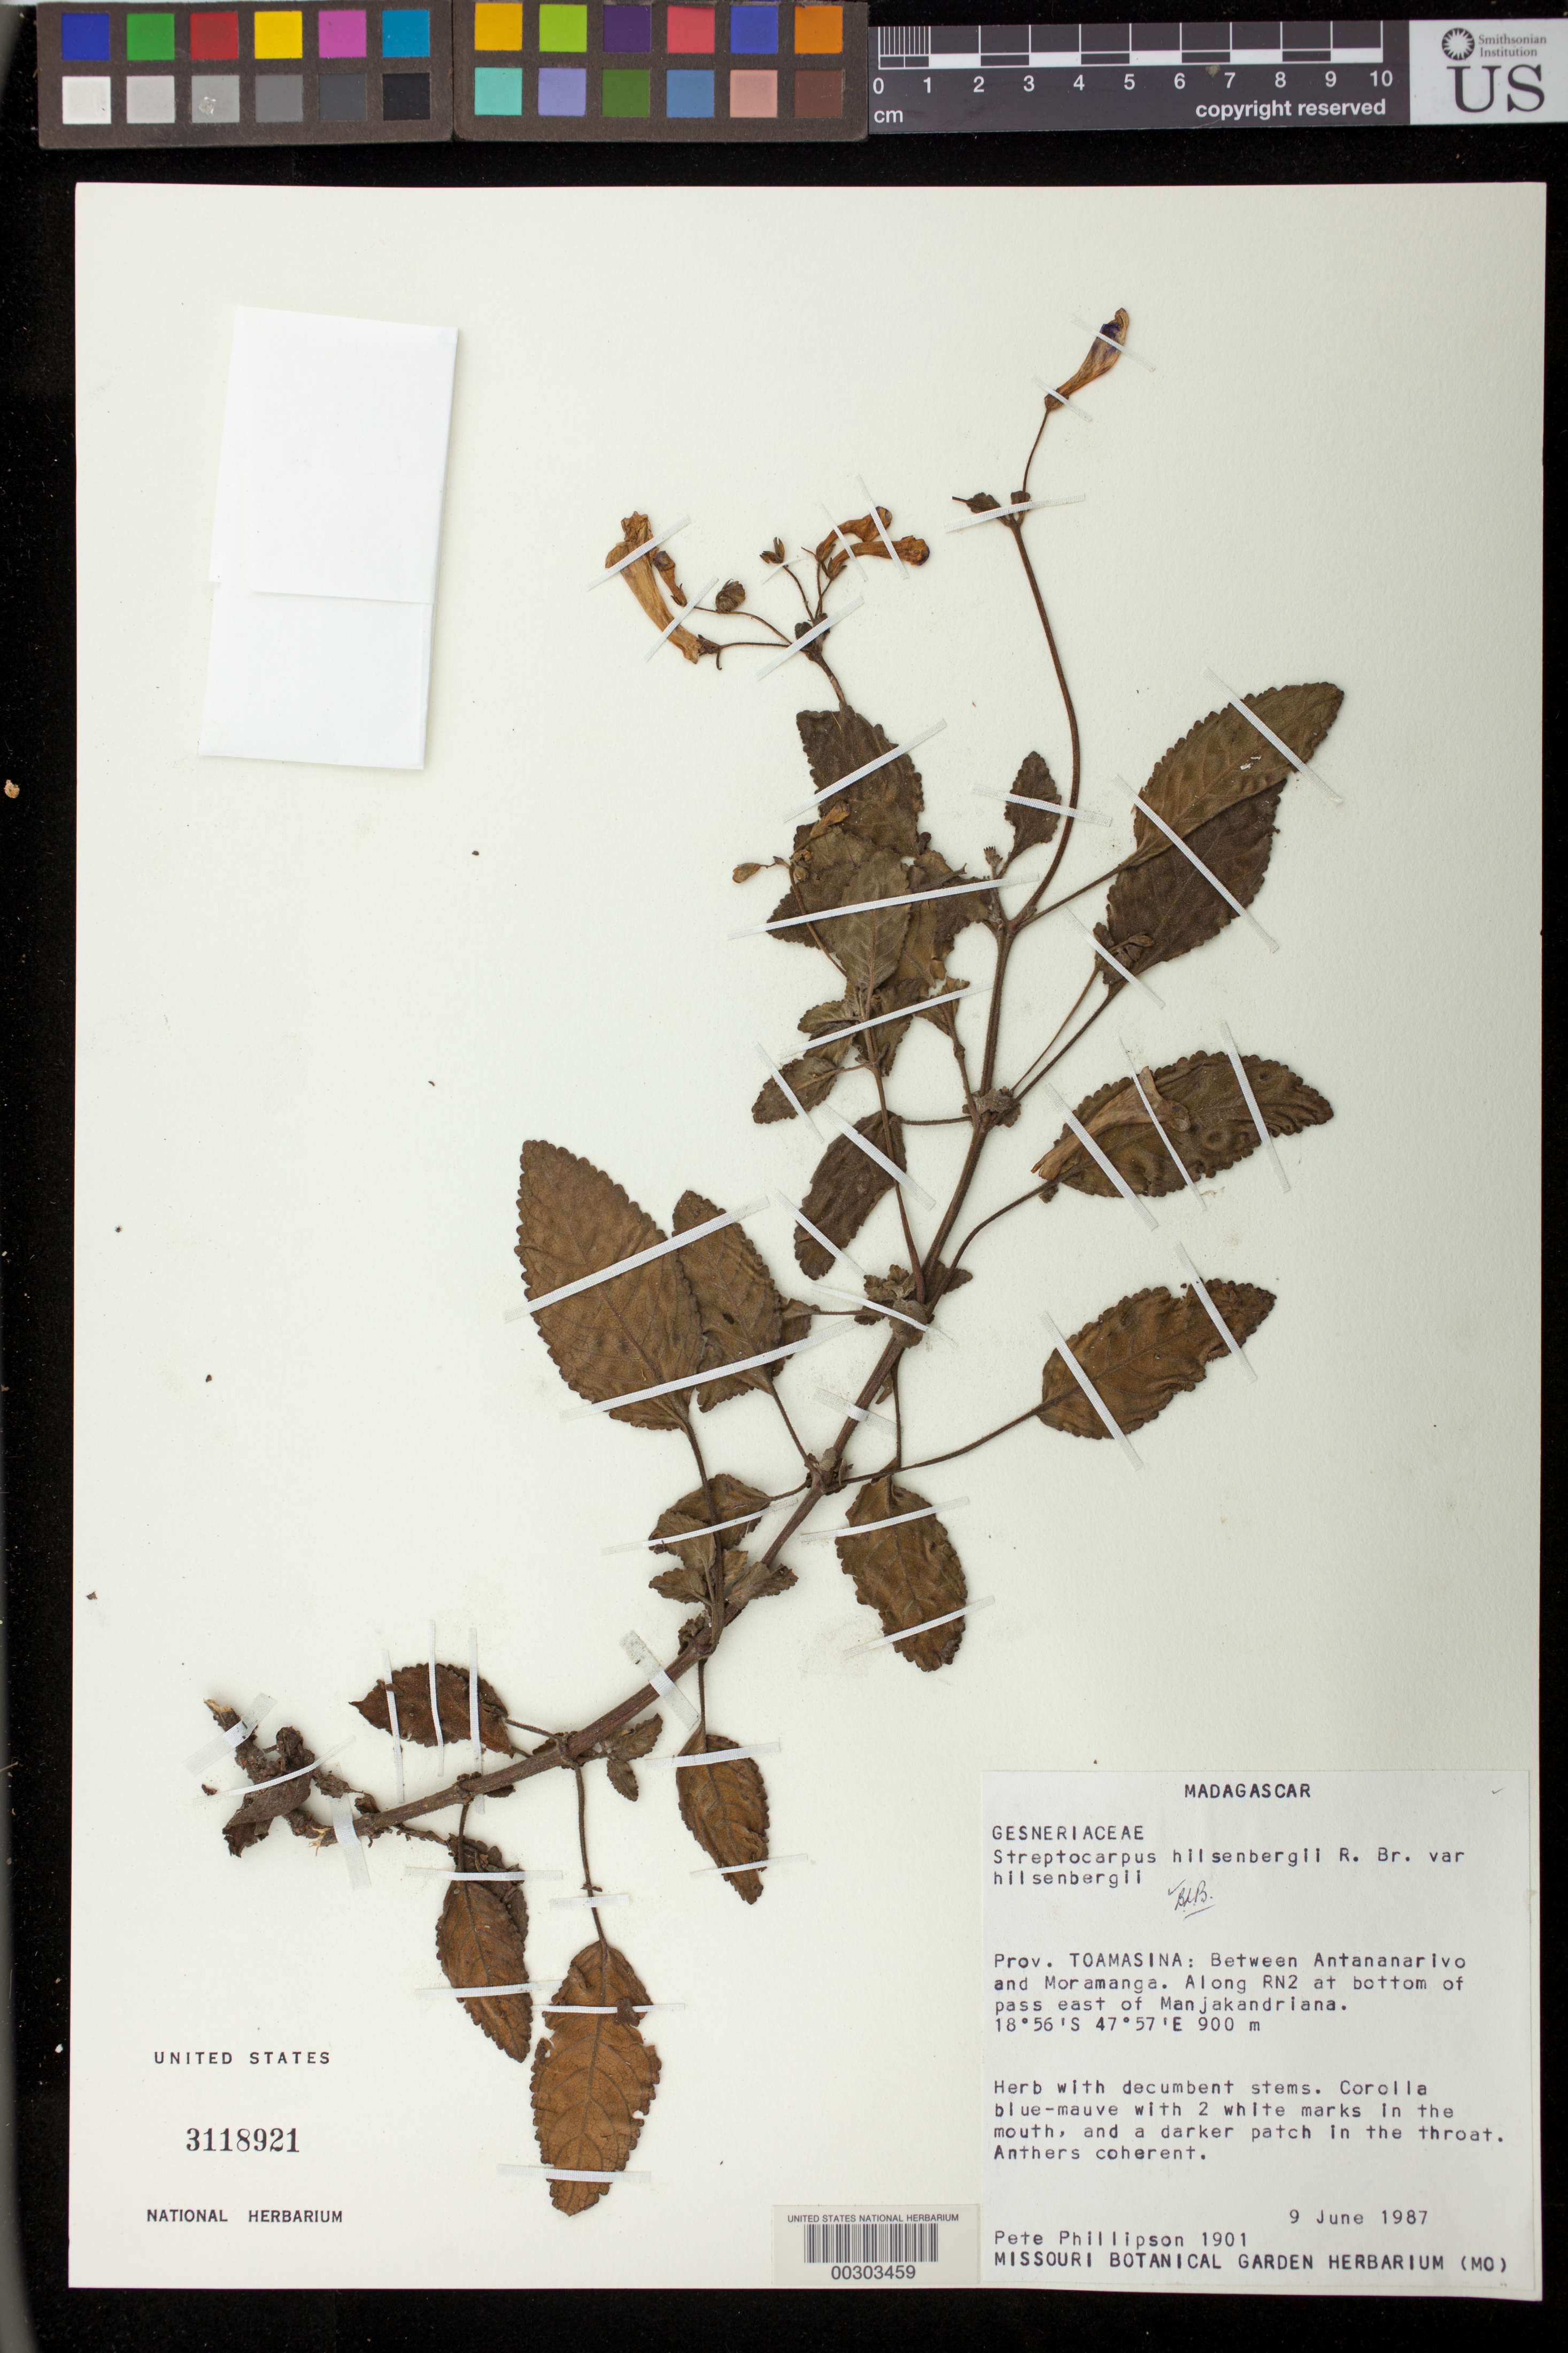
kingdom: Plantae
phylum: Tracheophyta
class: Magnoliopsida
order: Lamiales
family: Gesneriaceae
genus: Streptocarpus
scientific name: Streptocarpus hilsenbergii var. hilsenbergii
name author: R. Br.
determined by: Burtt, B. L.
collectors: P. B. Phillipson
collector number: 1901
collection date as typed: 09 Jun 1987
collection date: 1987-06-09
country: Madagascar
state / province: Analamanga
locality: Between Antananarivo and Moramanga, along RN2 at bottom of pass E of Manjakandriana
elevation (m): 900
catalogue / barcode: US 3118921